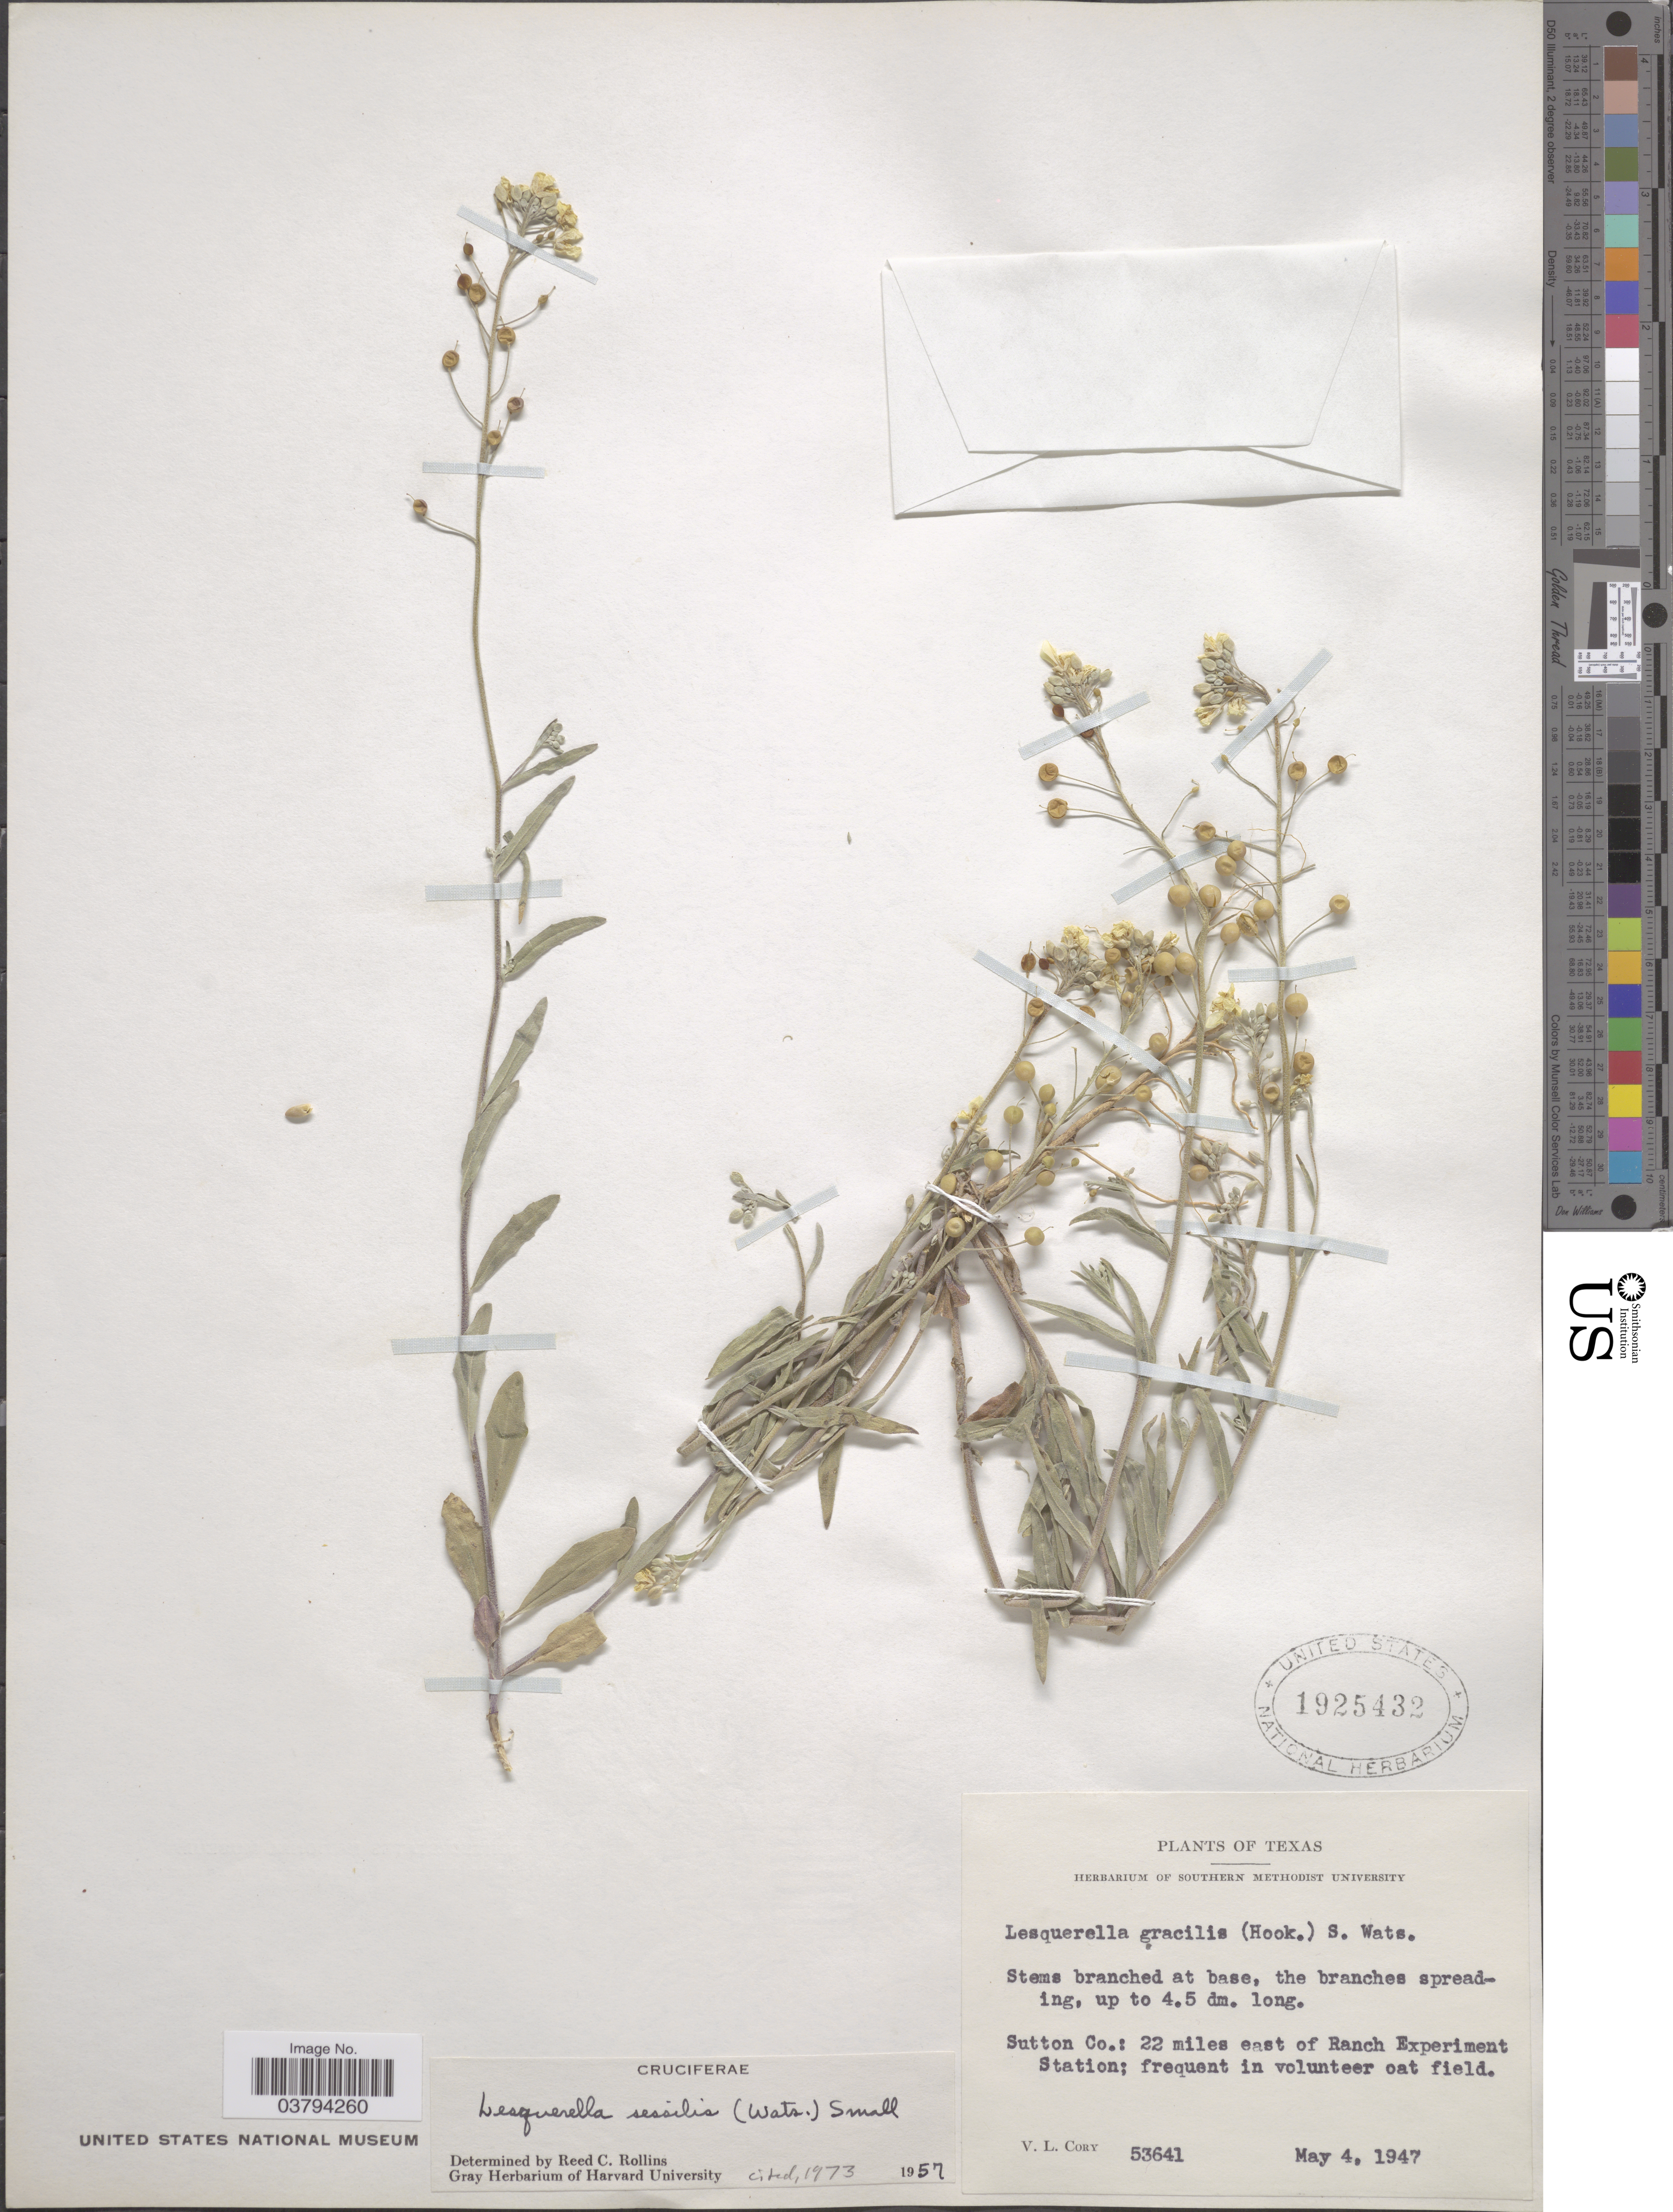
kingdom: Plantae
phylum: Tracheophyta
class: Magnoliopsida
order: Brassicales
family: Brassicaceae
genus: Lesquerella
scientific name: Lesquerella sessilis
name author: (S. Watson) Small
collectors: V. Cory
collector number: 53641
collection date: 1947-05-04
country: United States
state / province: Texas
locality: Sutton Co.: 22 miles east of Ranch Experiment Station.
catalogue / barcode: US 1925432